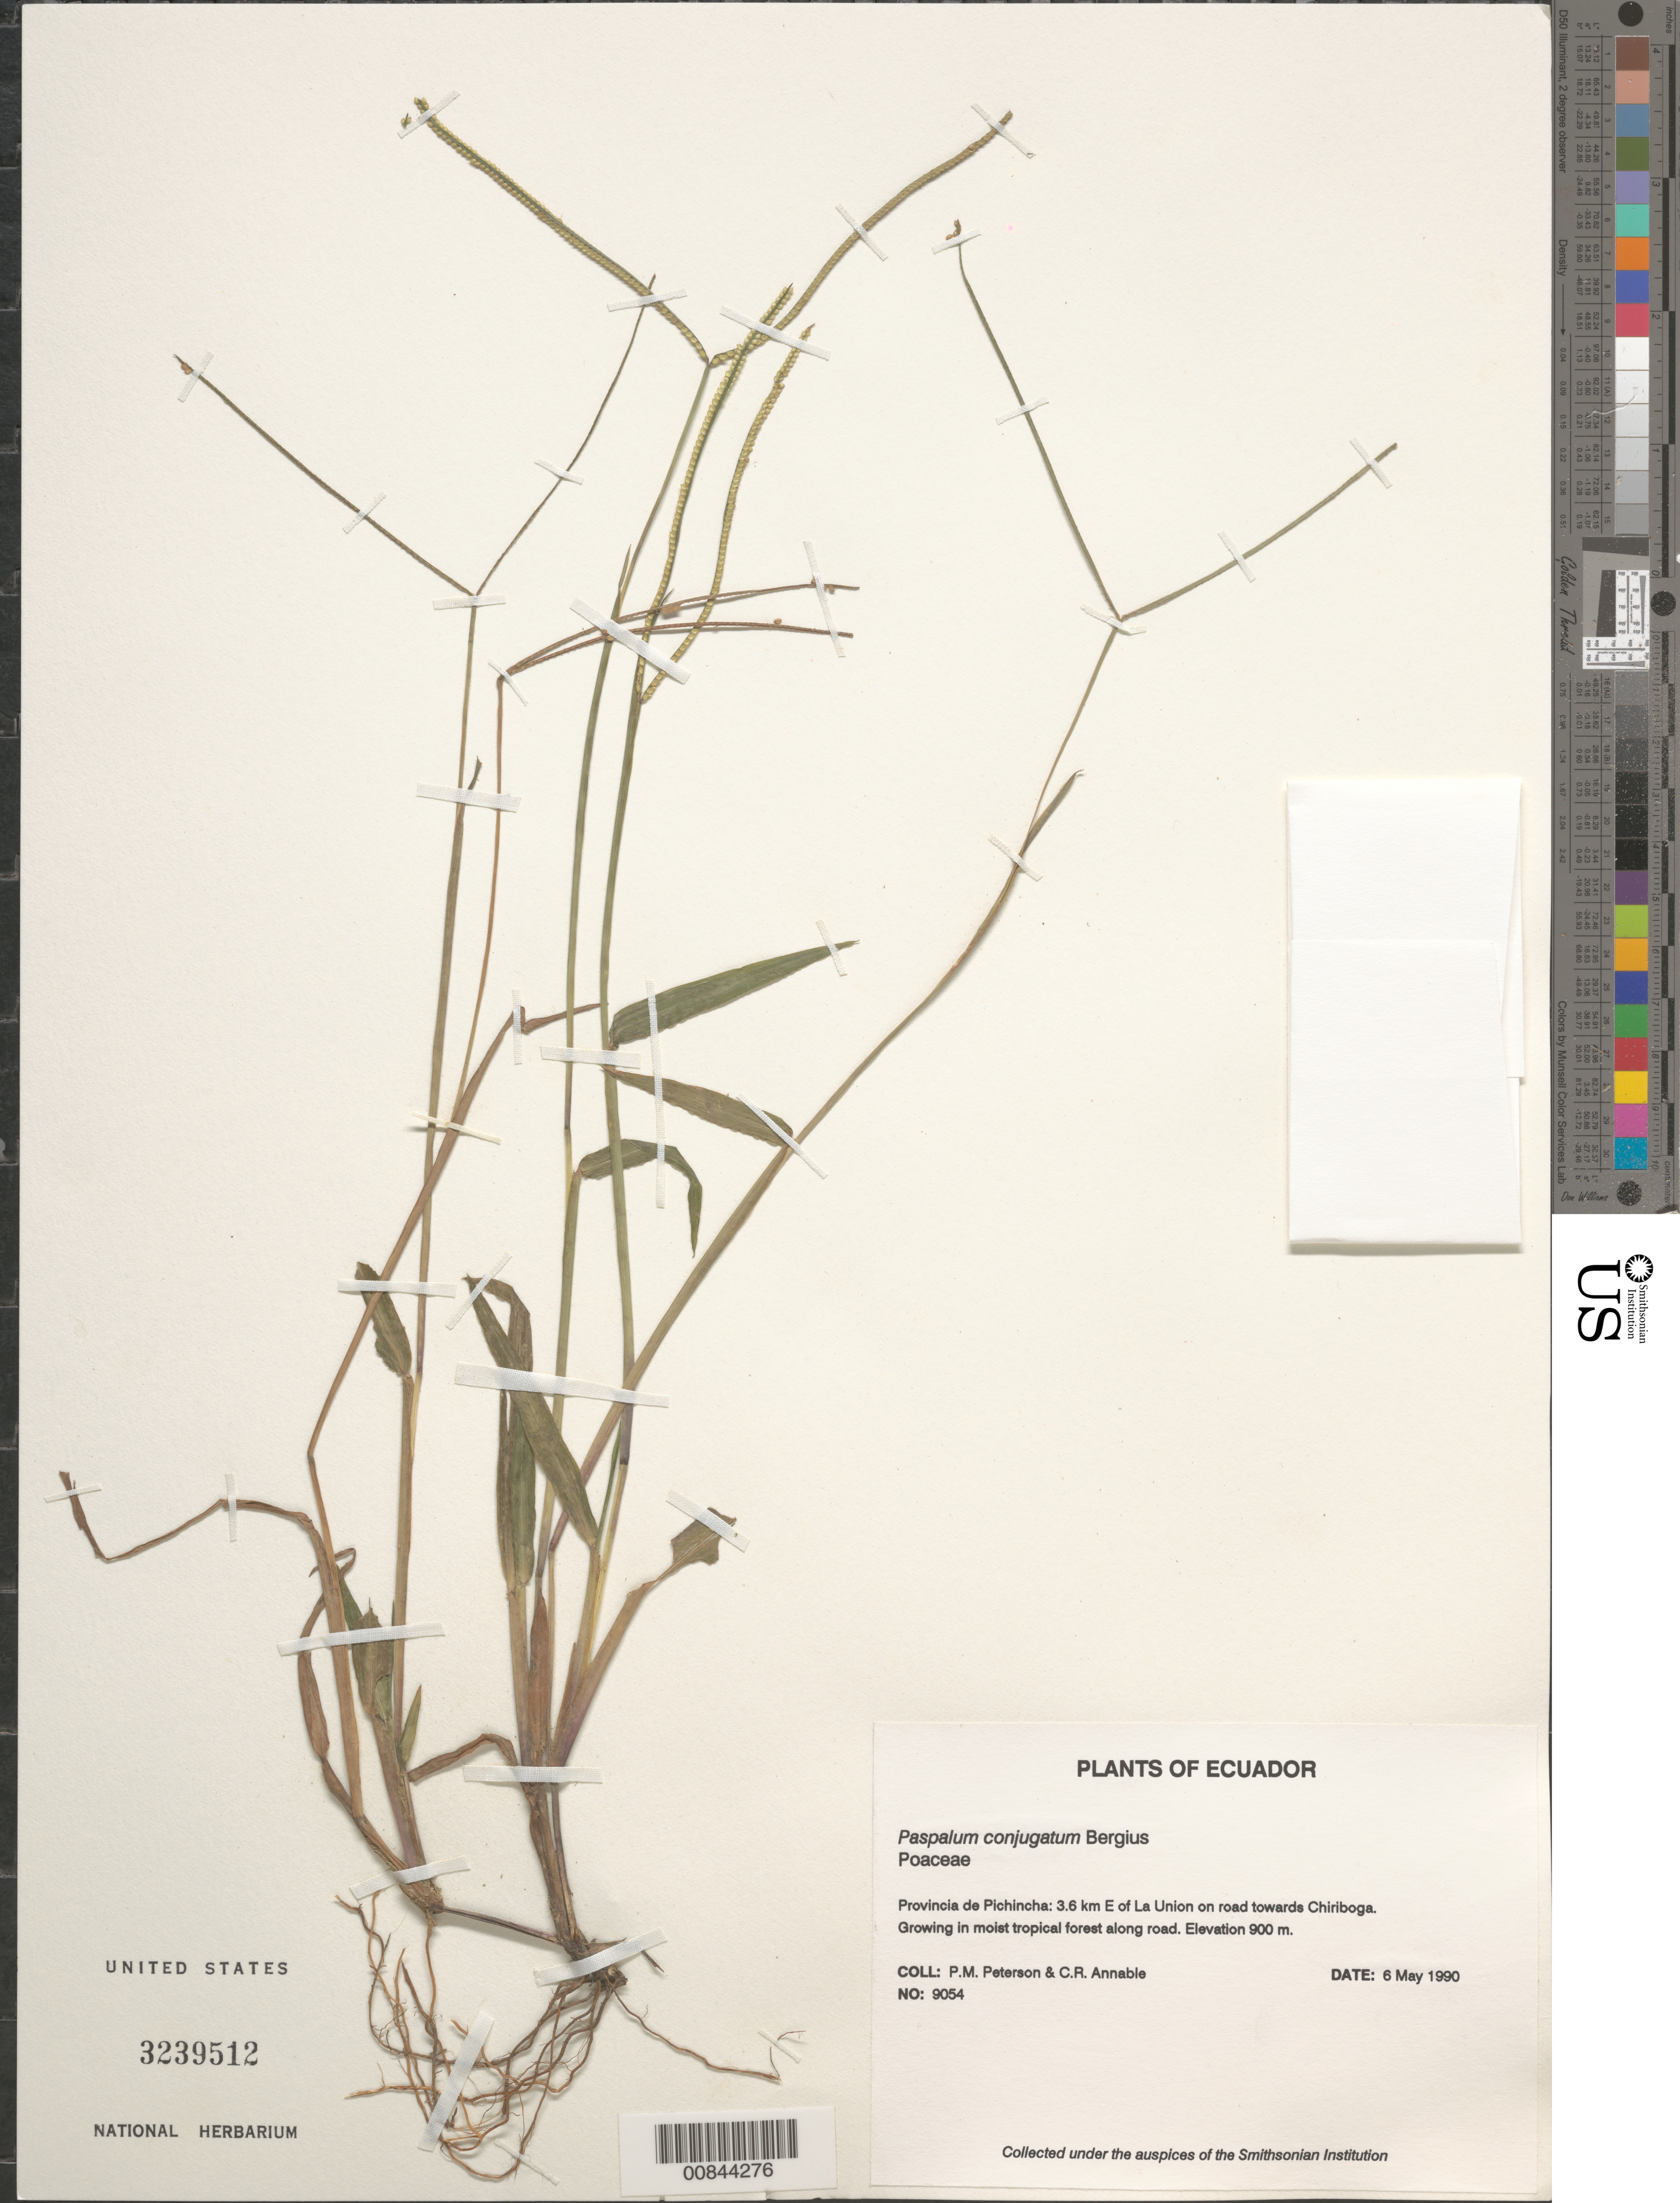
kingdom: Plantae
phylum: Tracheophyta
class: Liliopsida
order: Poales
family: Poaceae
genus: Paspalum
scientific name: Paspalum conjugatum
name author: P.J. Bergius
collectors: P. M. Peterson & C. R. Annable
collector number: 09054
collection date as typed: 06 May 1990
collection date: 1990-05-06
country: Ecuador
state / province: Pichincha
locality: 3.6 km E of La Union on road towards Chiriboga.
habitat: Growing in moist tropical forest along road.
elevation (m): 900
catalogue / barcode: US 3239512